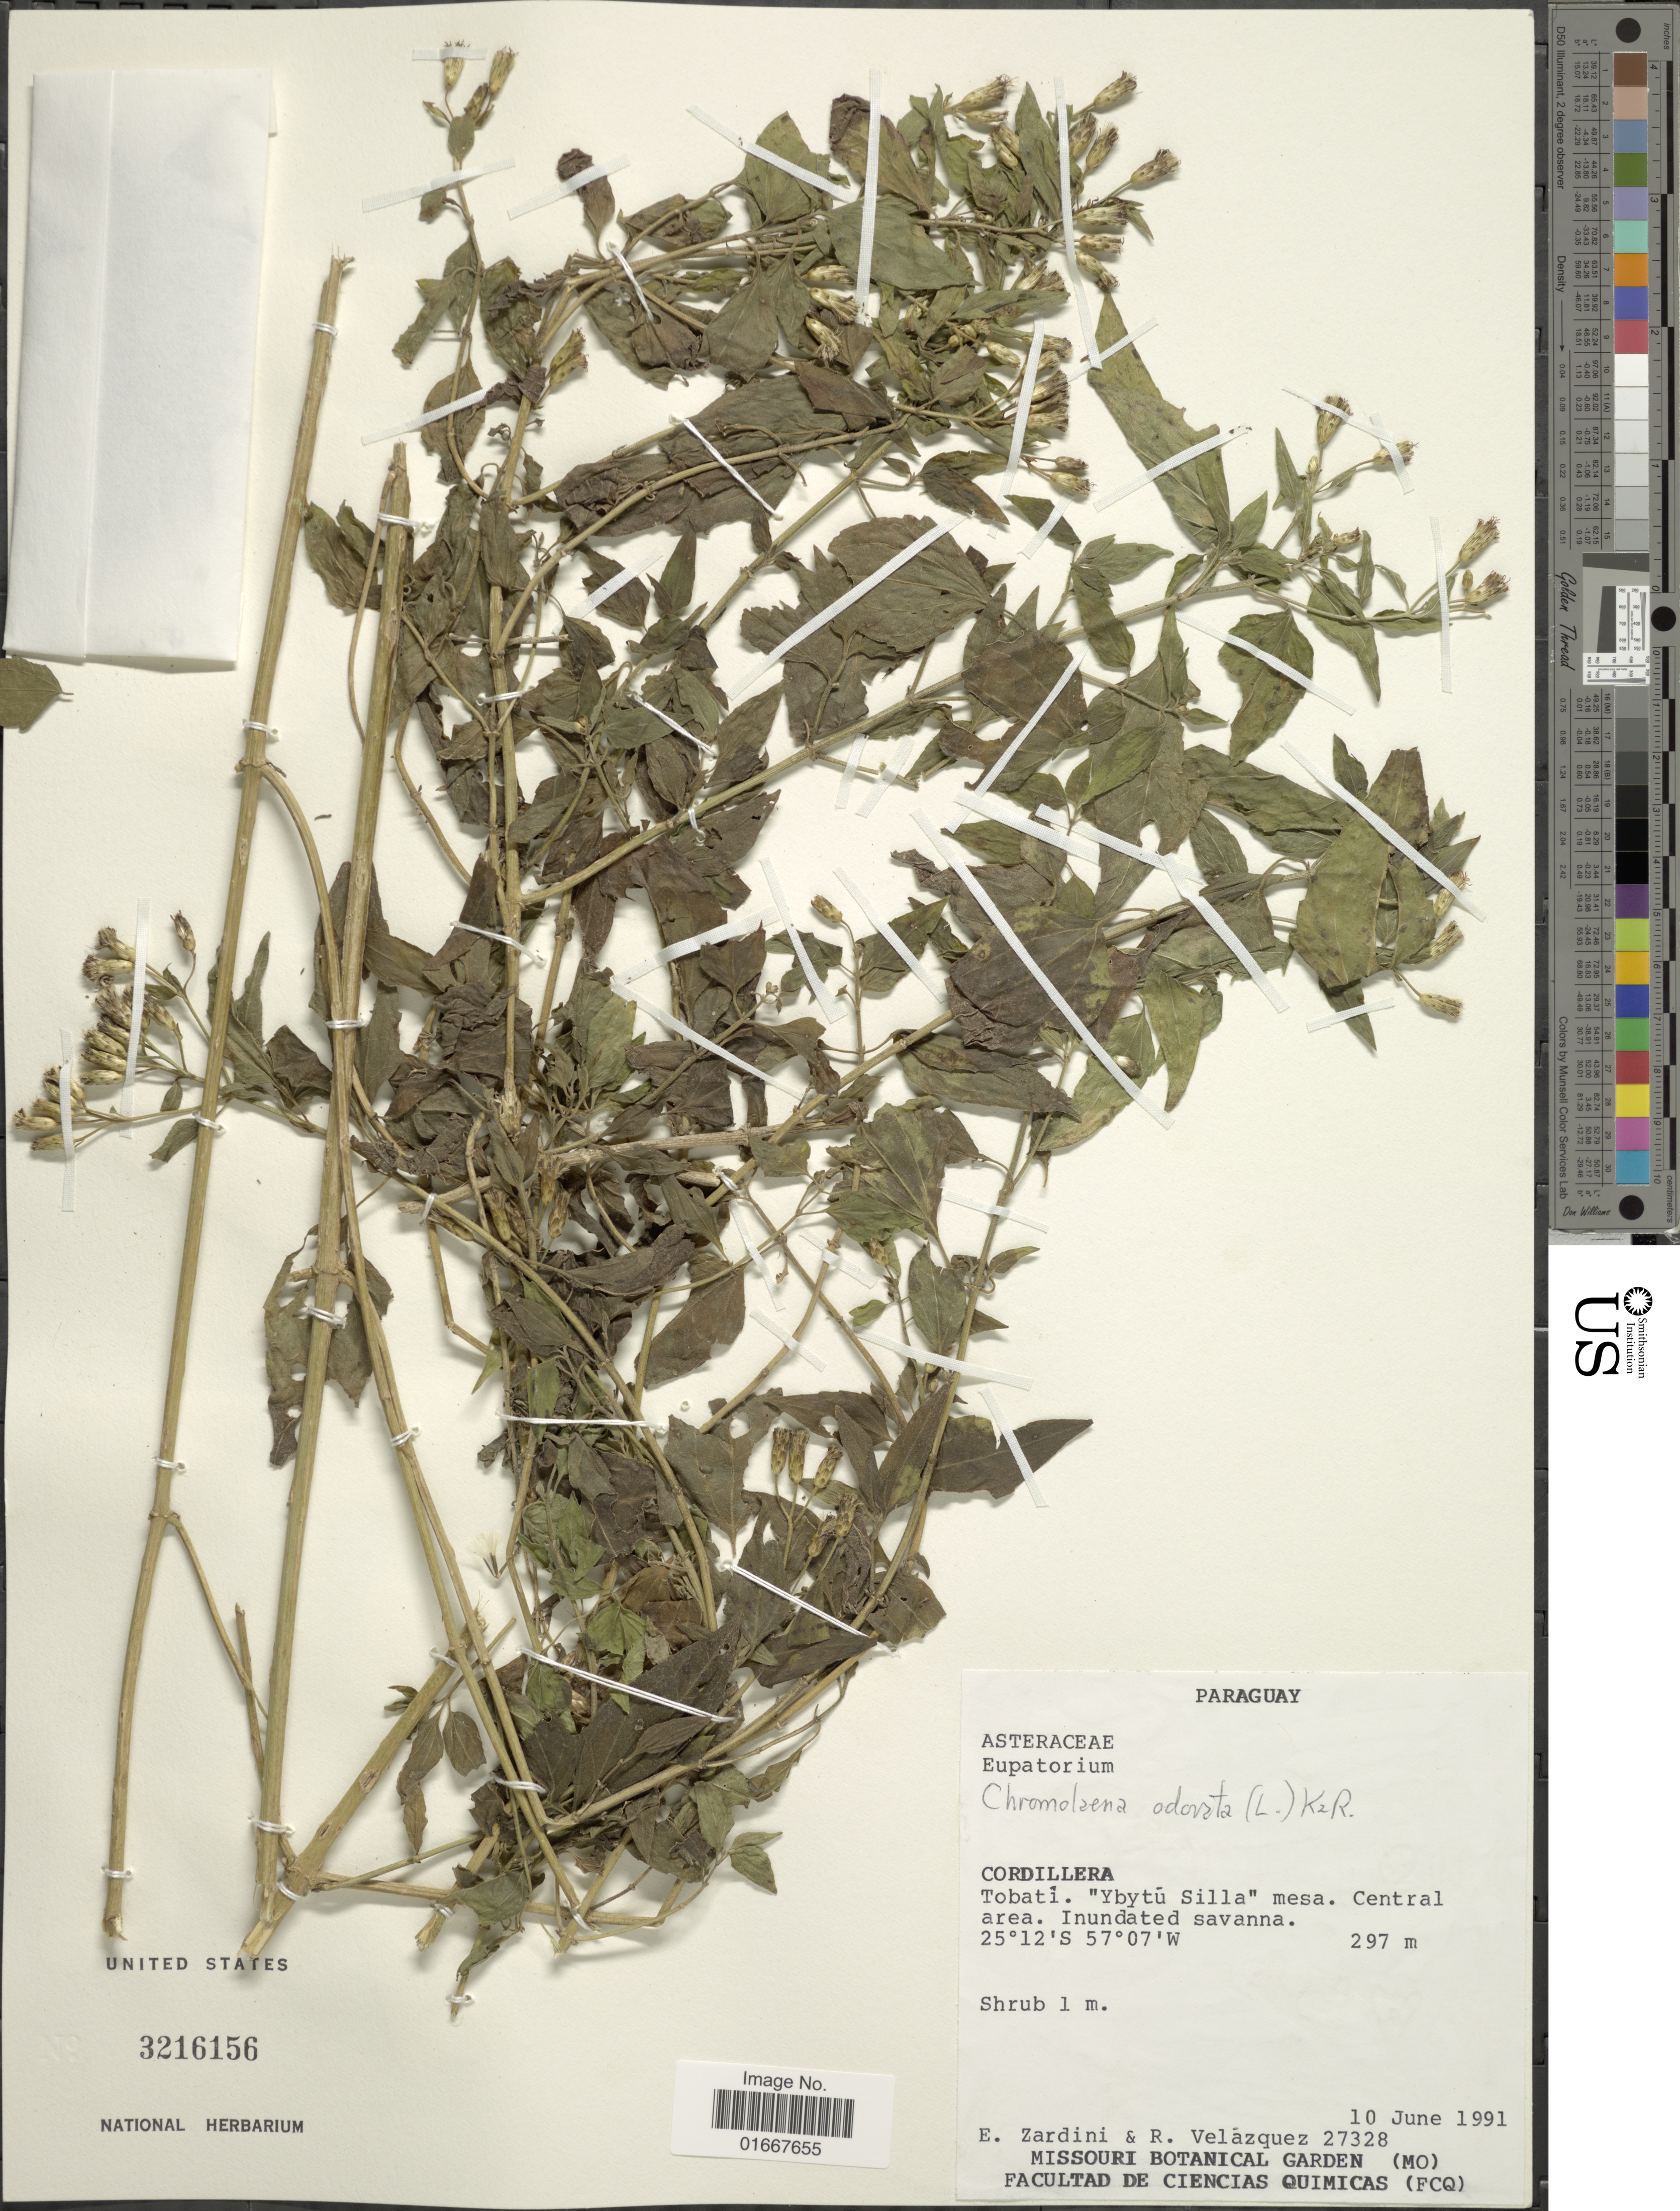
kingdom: Plantae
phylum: Tracheophyta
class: Magnoliopsida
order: Asterales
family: Asteraceae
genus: Chromolaena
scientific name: Chromolaena odorata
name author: (L.) R.M. King & H. Rob.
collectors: E. M. Zardini & R. Velázquez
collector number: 27328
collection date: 1991-06-10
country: Paraguay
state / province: Cordillera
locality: Tobati. "Ybytú Silla" mesa. Central area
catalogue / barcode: US 3216156